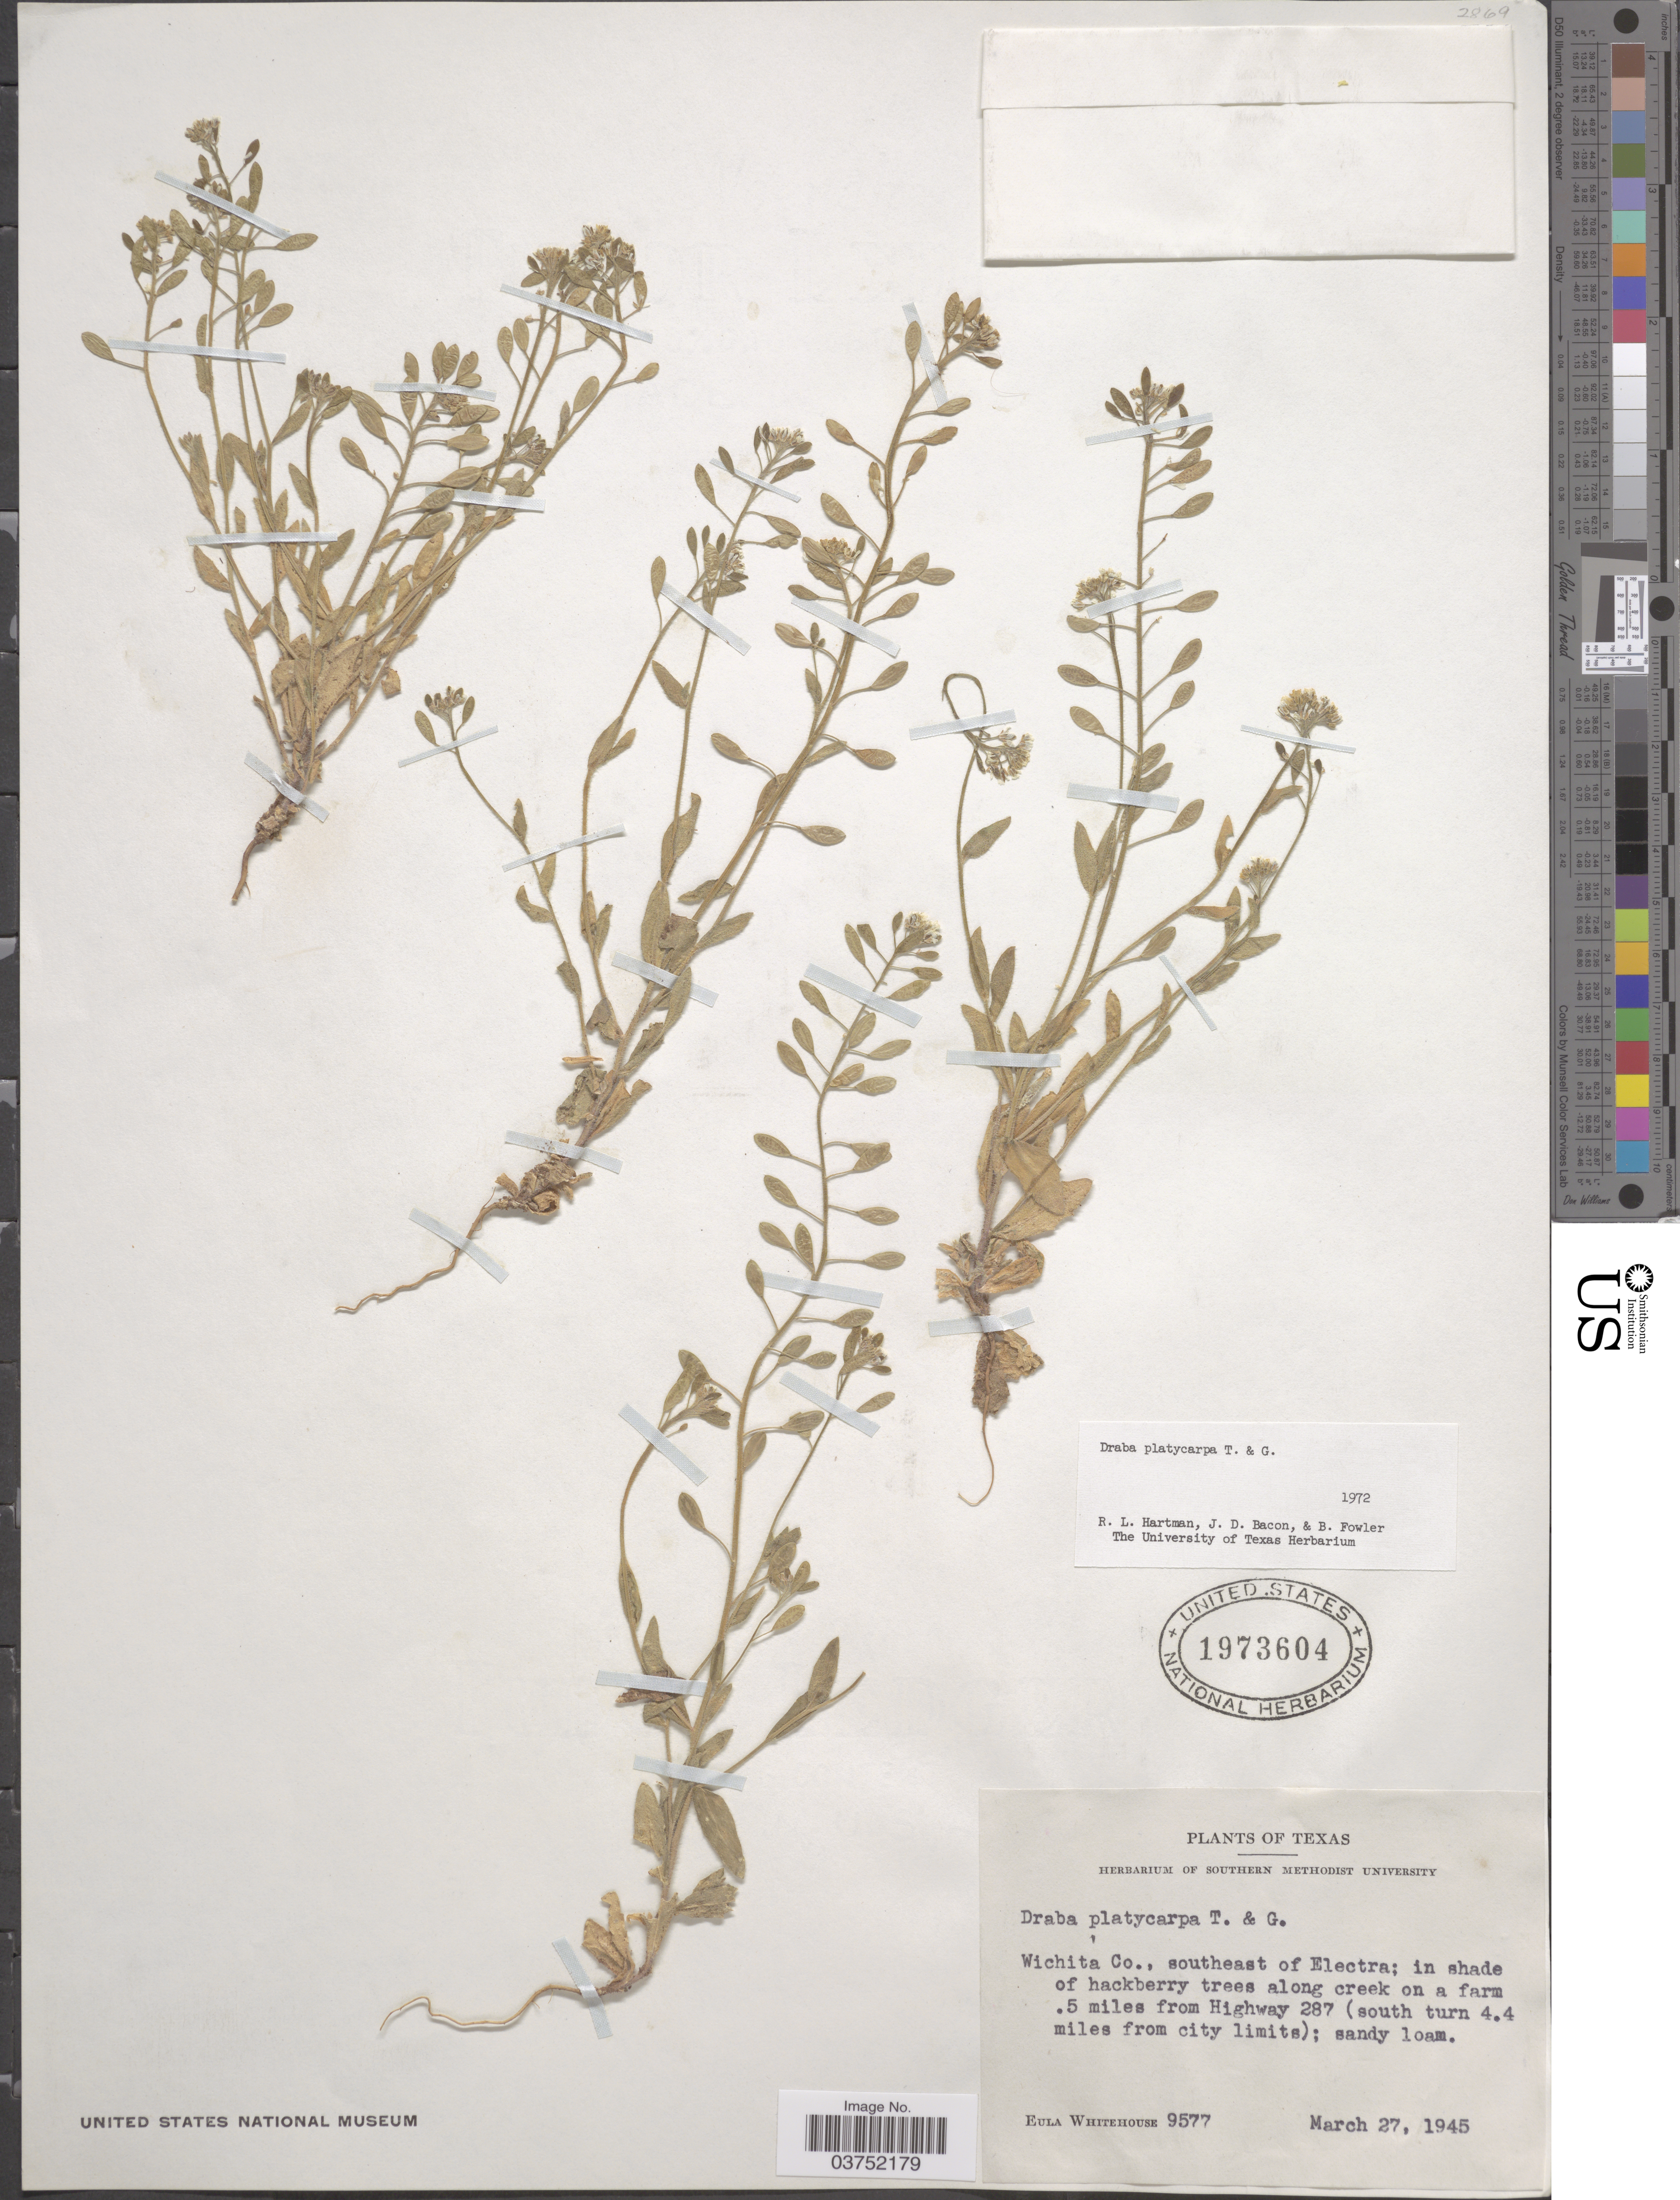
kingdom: Plantae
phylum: Tracheophyta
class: Magnoliopsida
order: Brassicales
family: Brassicaceae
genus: Draba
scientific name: Draba platycarpa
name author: Torr. & A. Gray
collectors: E. Whitehouse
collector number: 9577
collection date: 1945-03-27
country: United States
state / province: Texas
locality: Wichita Co., southeast of Electra; 5 miles from Highway 287 (south turn 4.4 miles from city limits).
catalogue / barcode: US 1973604